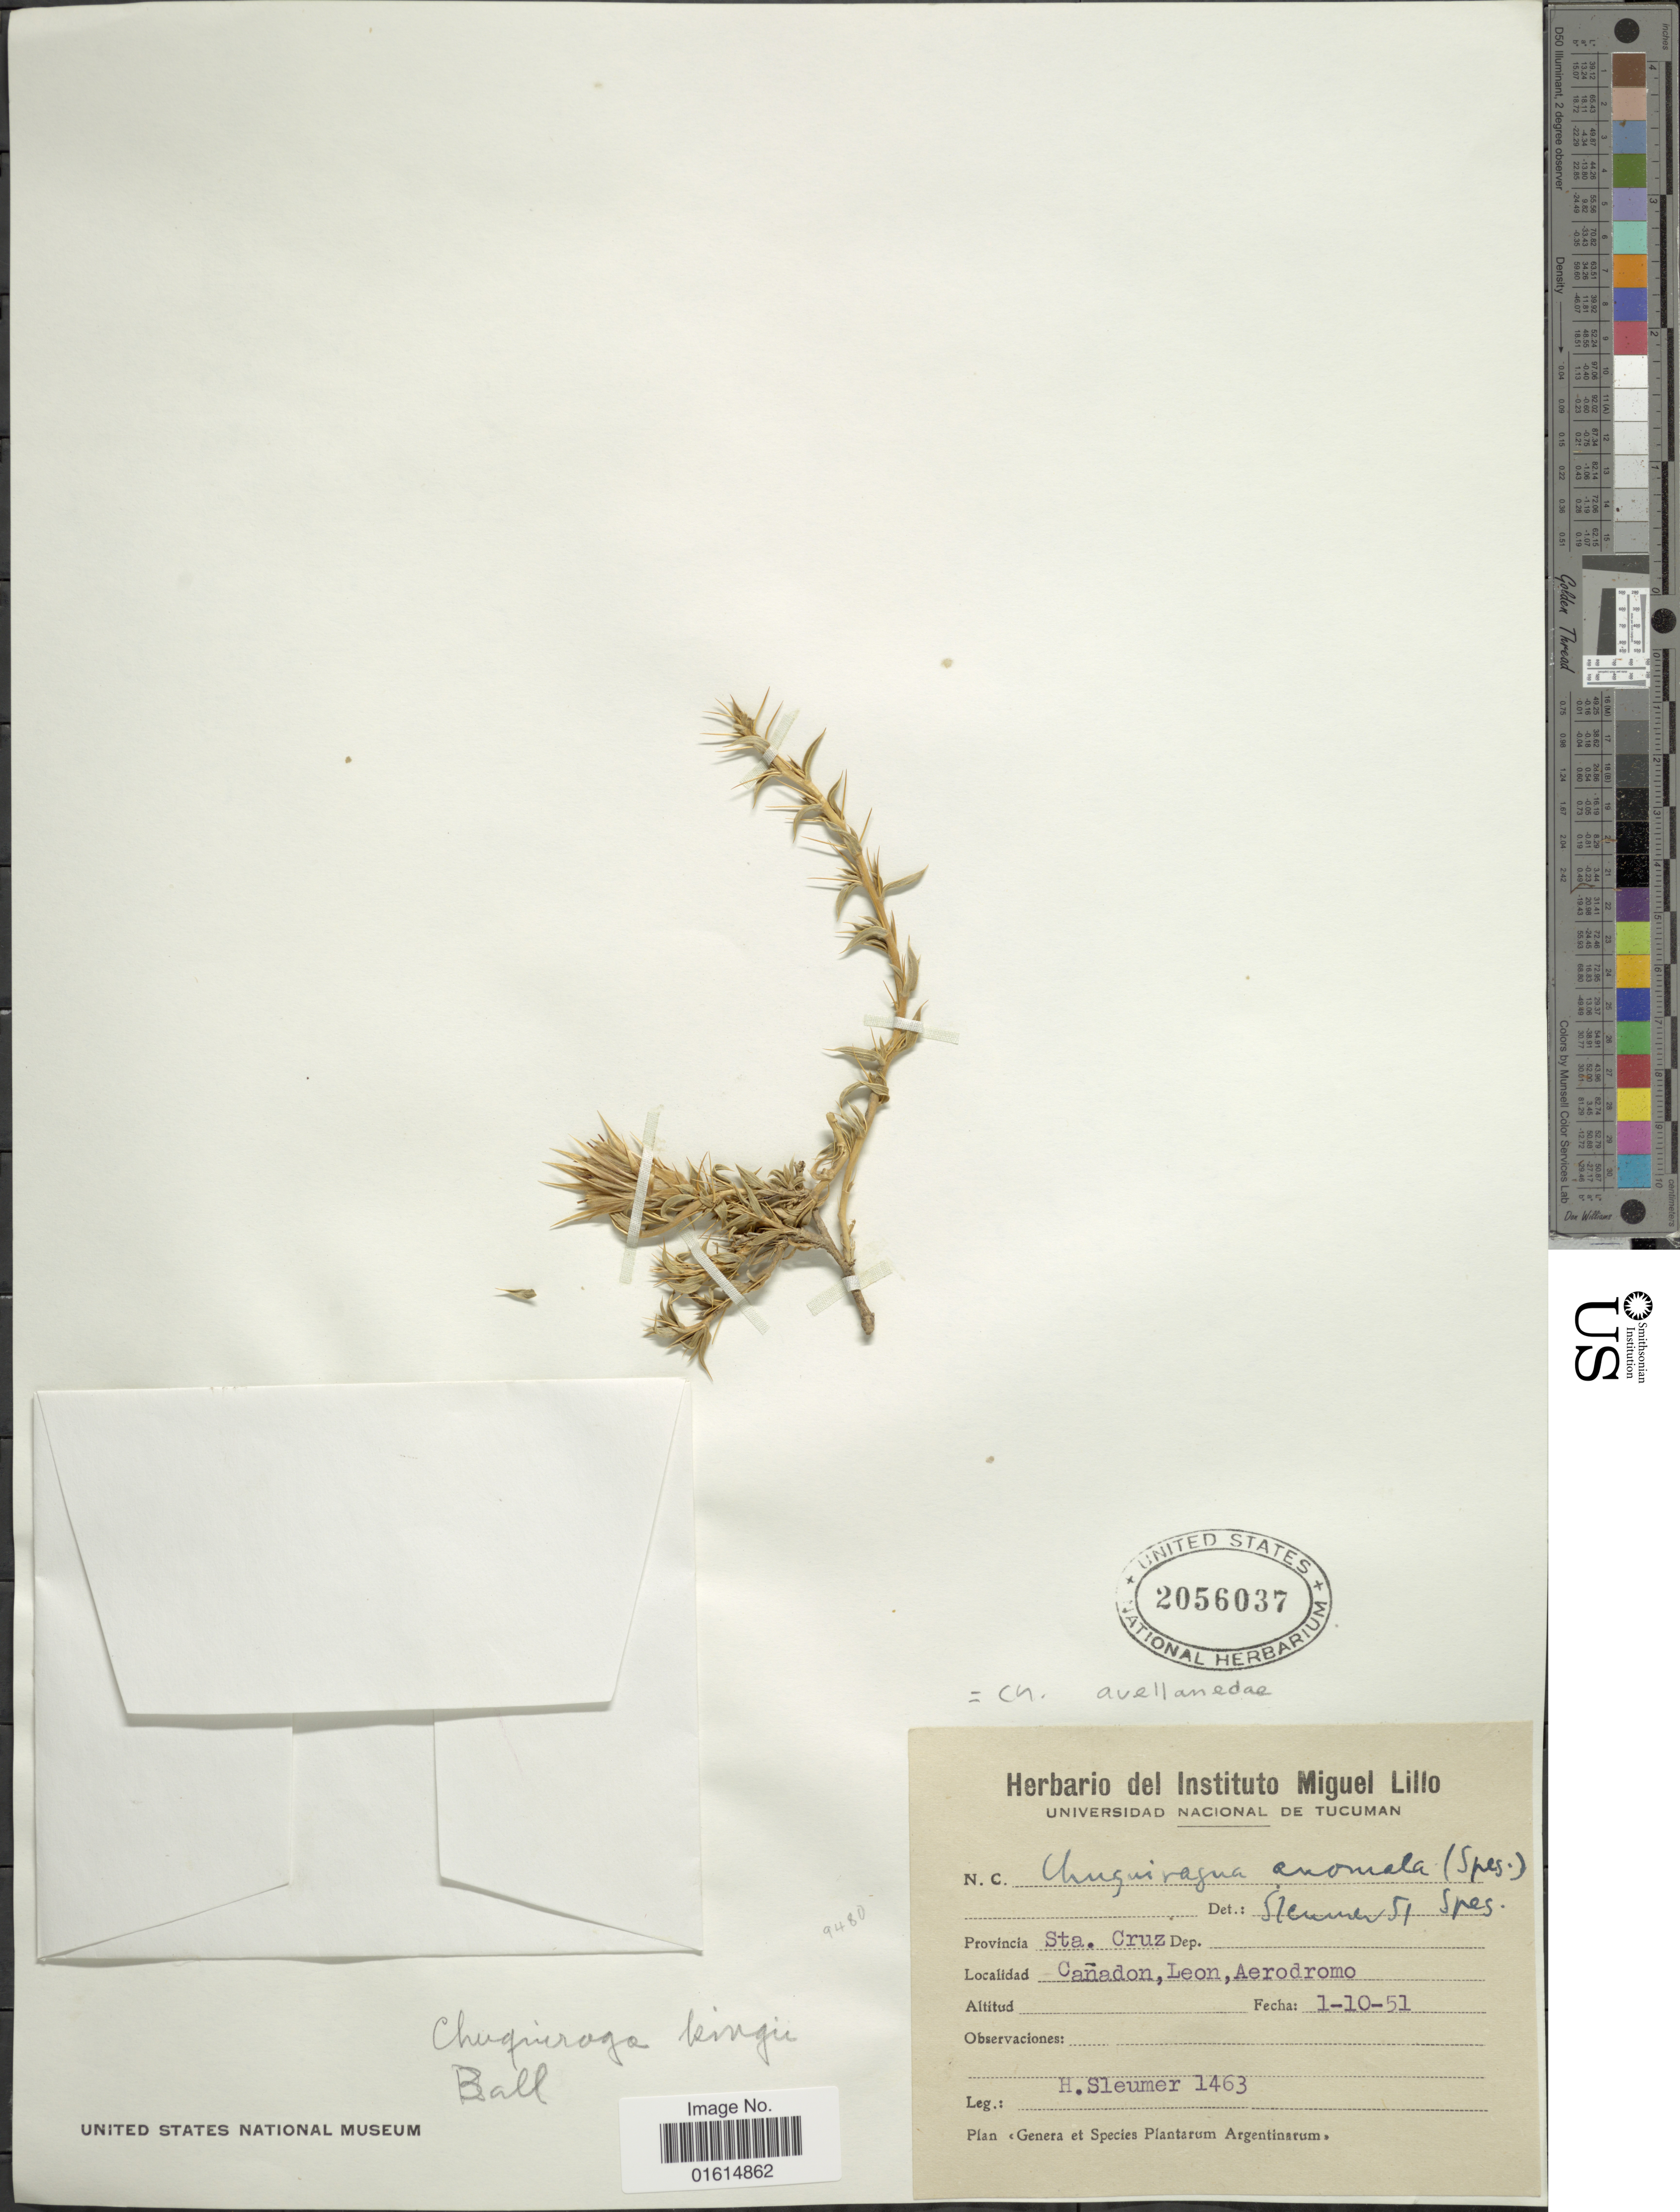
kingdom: Plantae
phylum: Tracheophyta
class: Magnoliopsida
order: Asterales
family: Asteraceae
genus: Chuquiraga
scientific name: Chuquiraga avellanedae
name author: Lorentz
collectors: H. O. Sleumer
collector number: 1463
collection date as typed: Transcribed d/m/y: 1/10/51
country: Argentina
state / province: Santa Cruz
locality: Provincia Sta. Cruz., Canadon, Leon, Aerodromo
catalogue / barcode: US 2056037